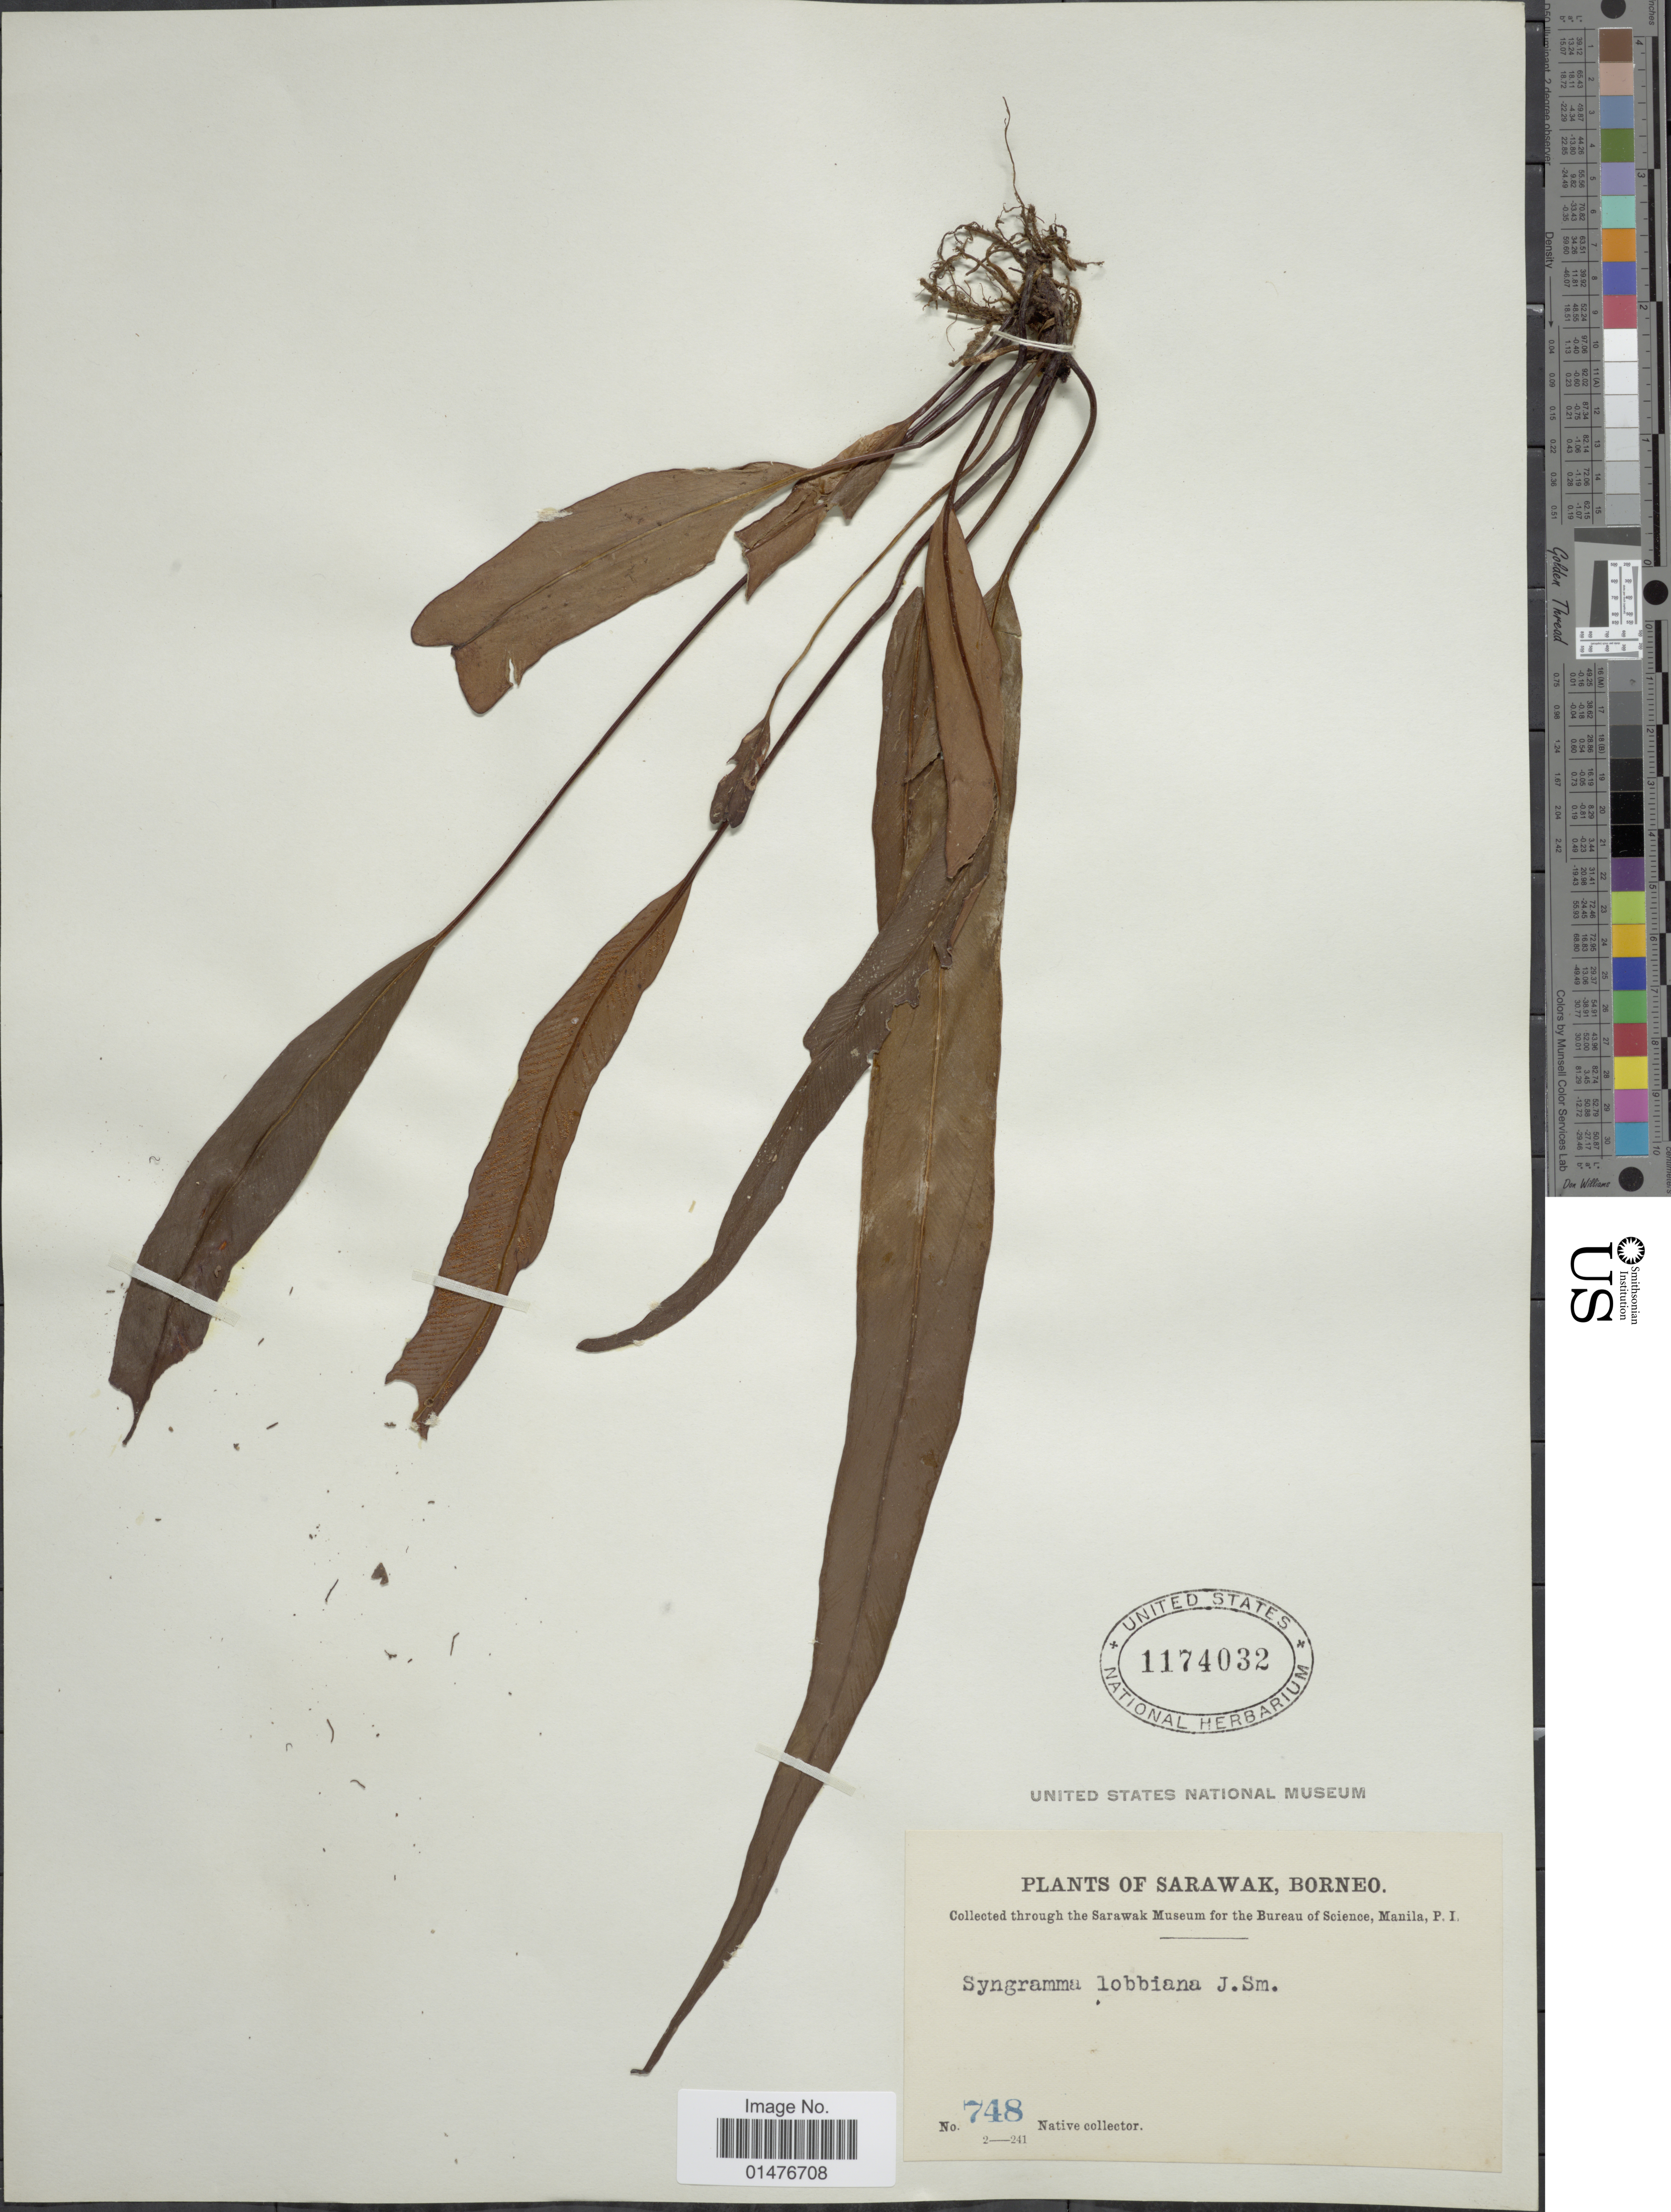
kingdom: Plantae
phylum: Tracheophyta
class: Polypodiopsida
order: Polypodiales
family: Pteridaceae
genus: Syngramma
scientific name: Syngramma lobbiana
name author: (Hook.) J. Sm.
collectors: Native collector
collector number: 748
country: Malaysia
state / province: Sarawak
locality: Sarawak Borneo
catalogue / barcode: US 1174032